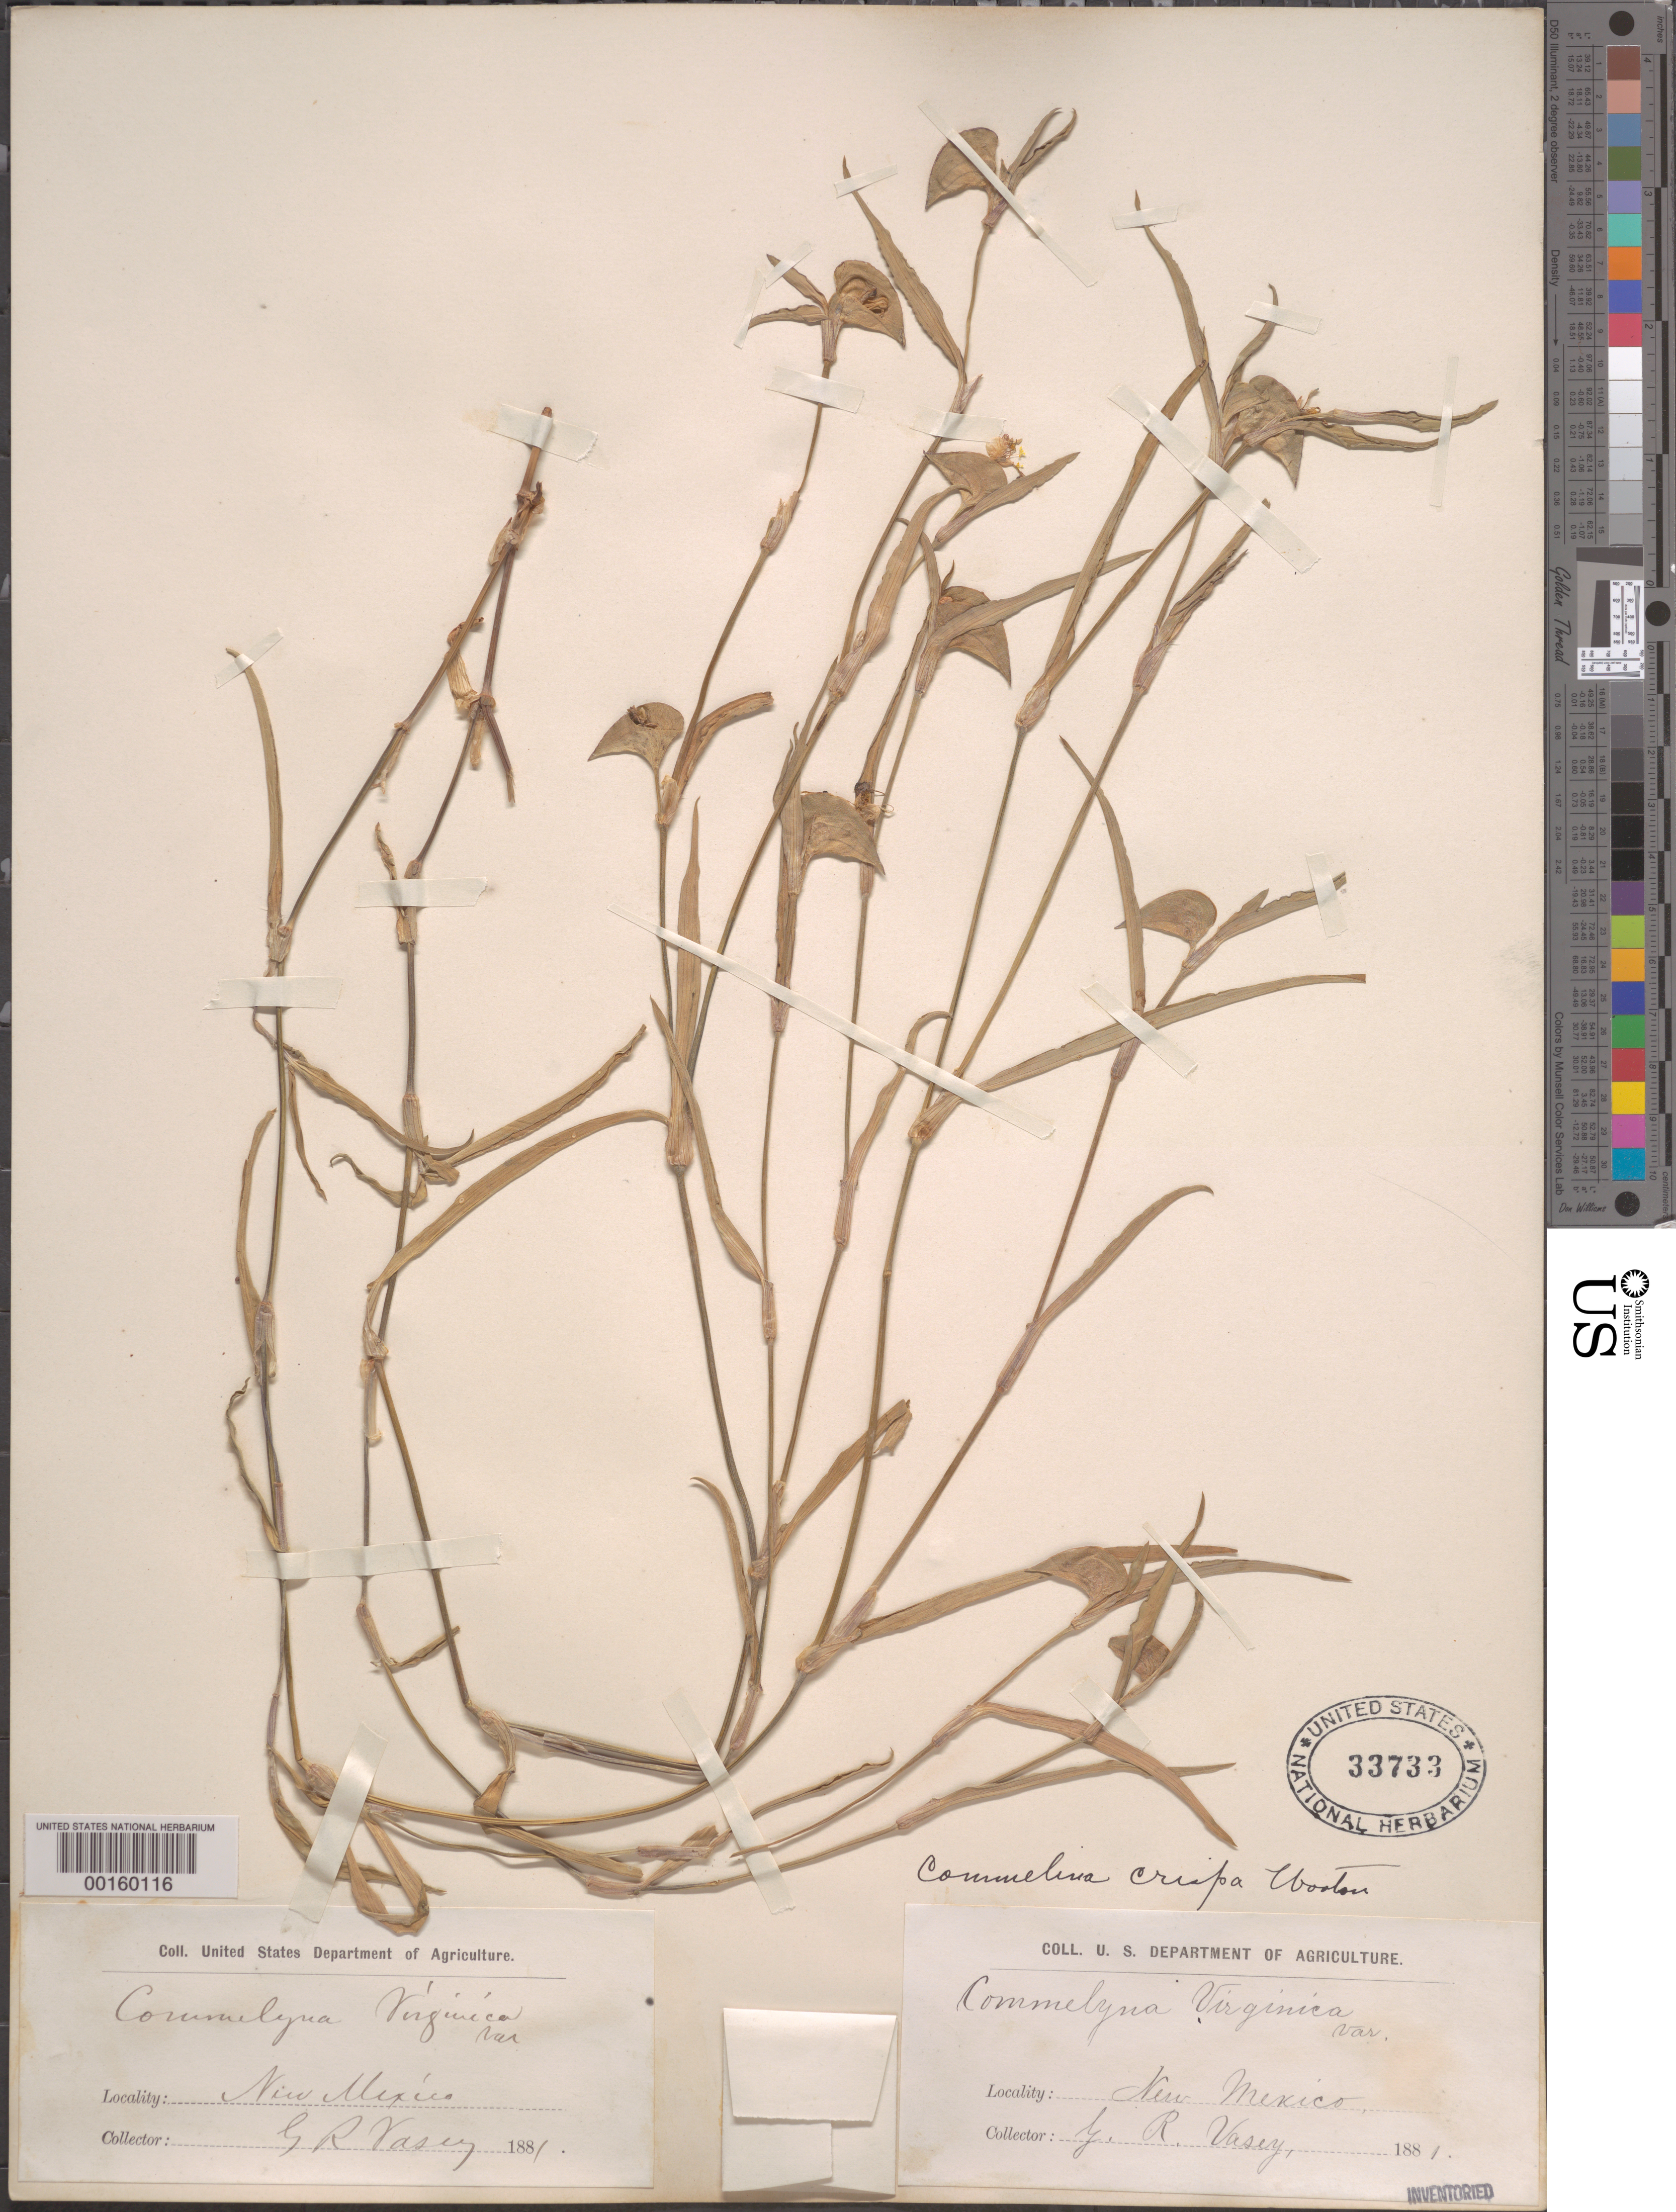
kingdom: Plantae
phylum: Tracheophyta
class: Liliopsida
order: Commelinales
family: Commelinaceae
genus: Commelina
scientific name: Commelina erecta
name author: L.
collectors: G. R. Vasey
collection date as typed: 1881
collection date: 1881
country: United States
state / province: New Mexico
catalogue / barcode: US 33733